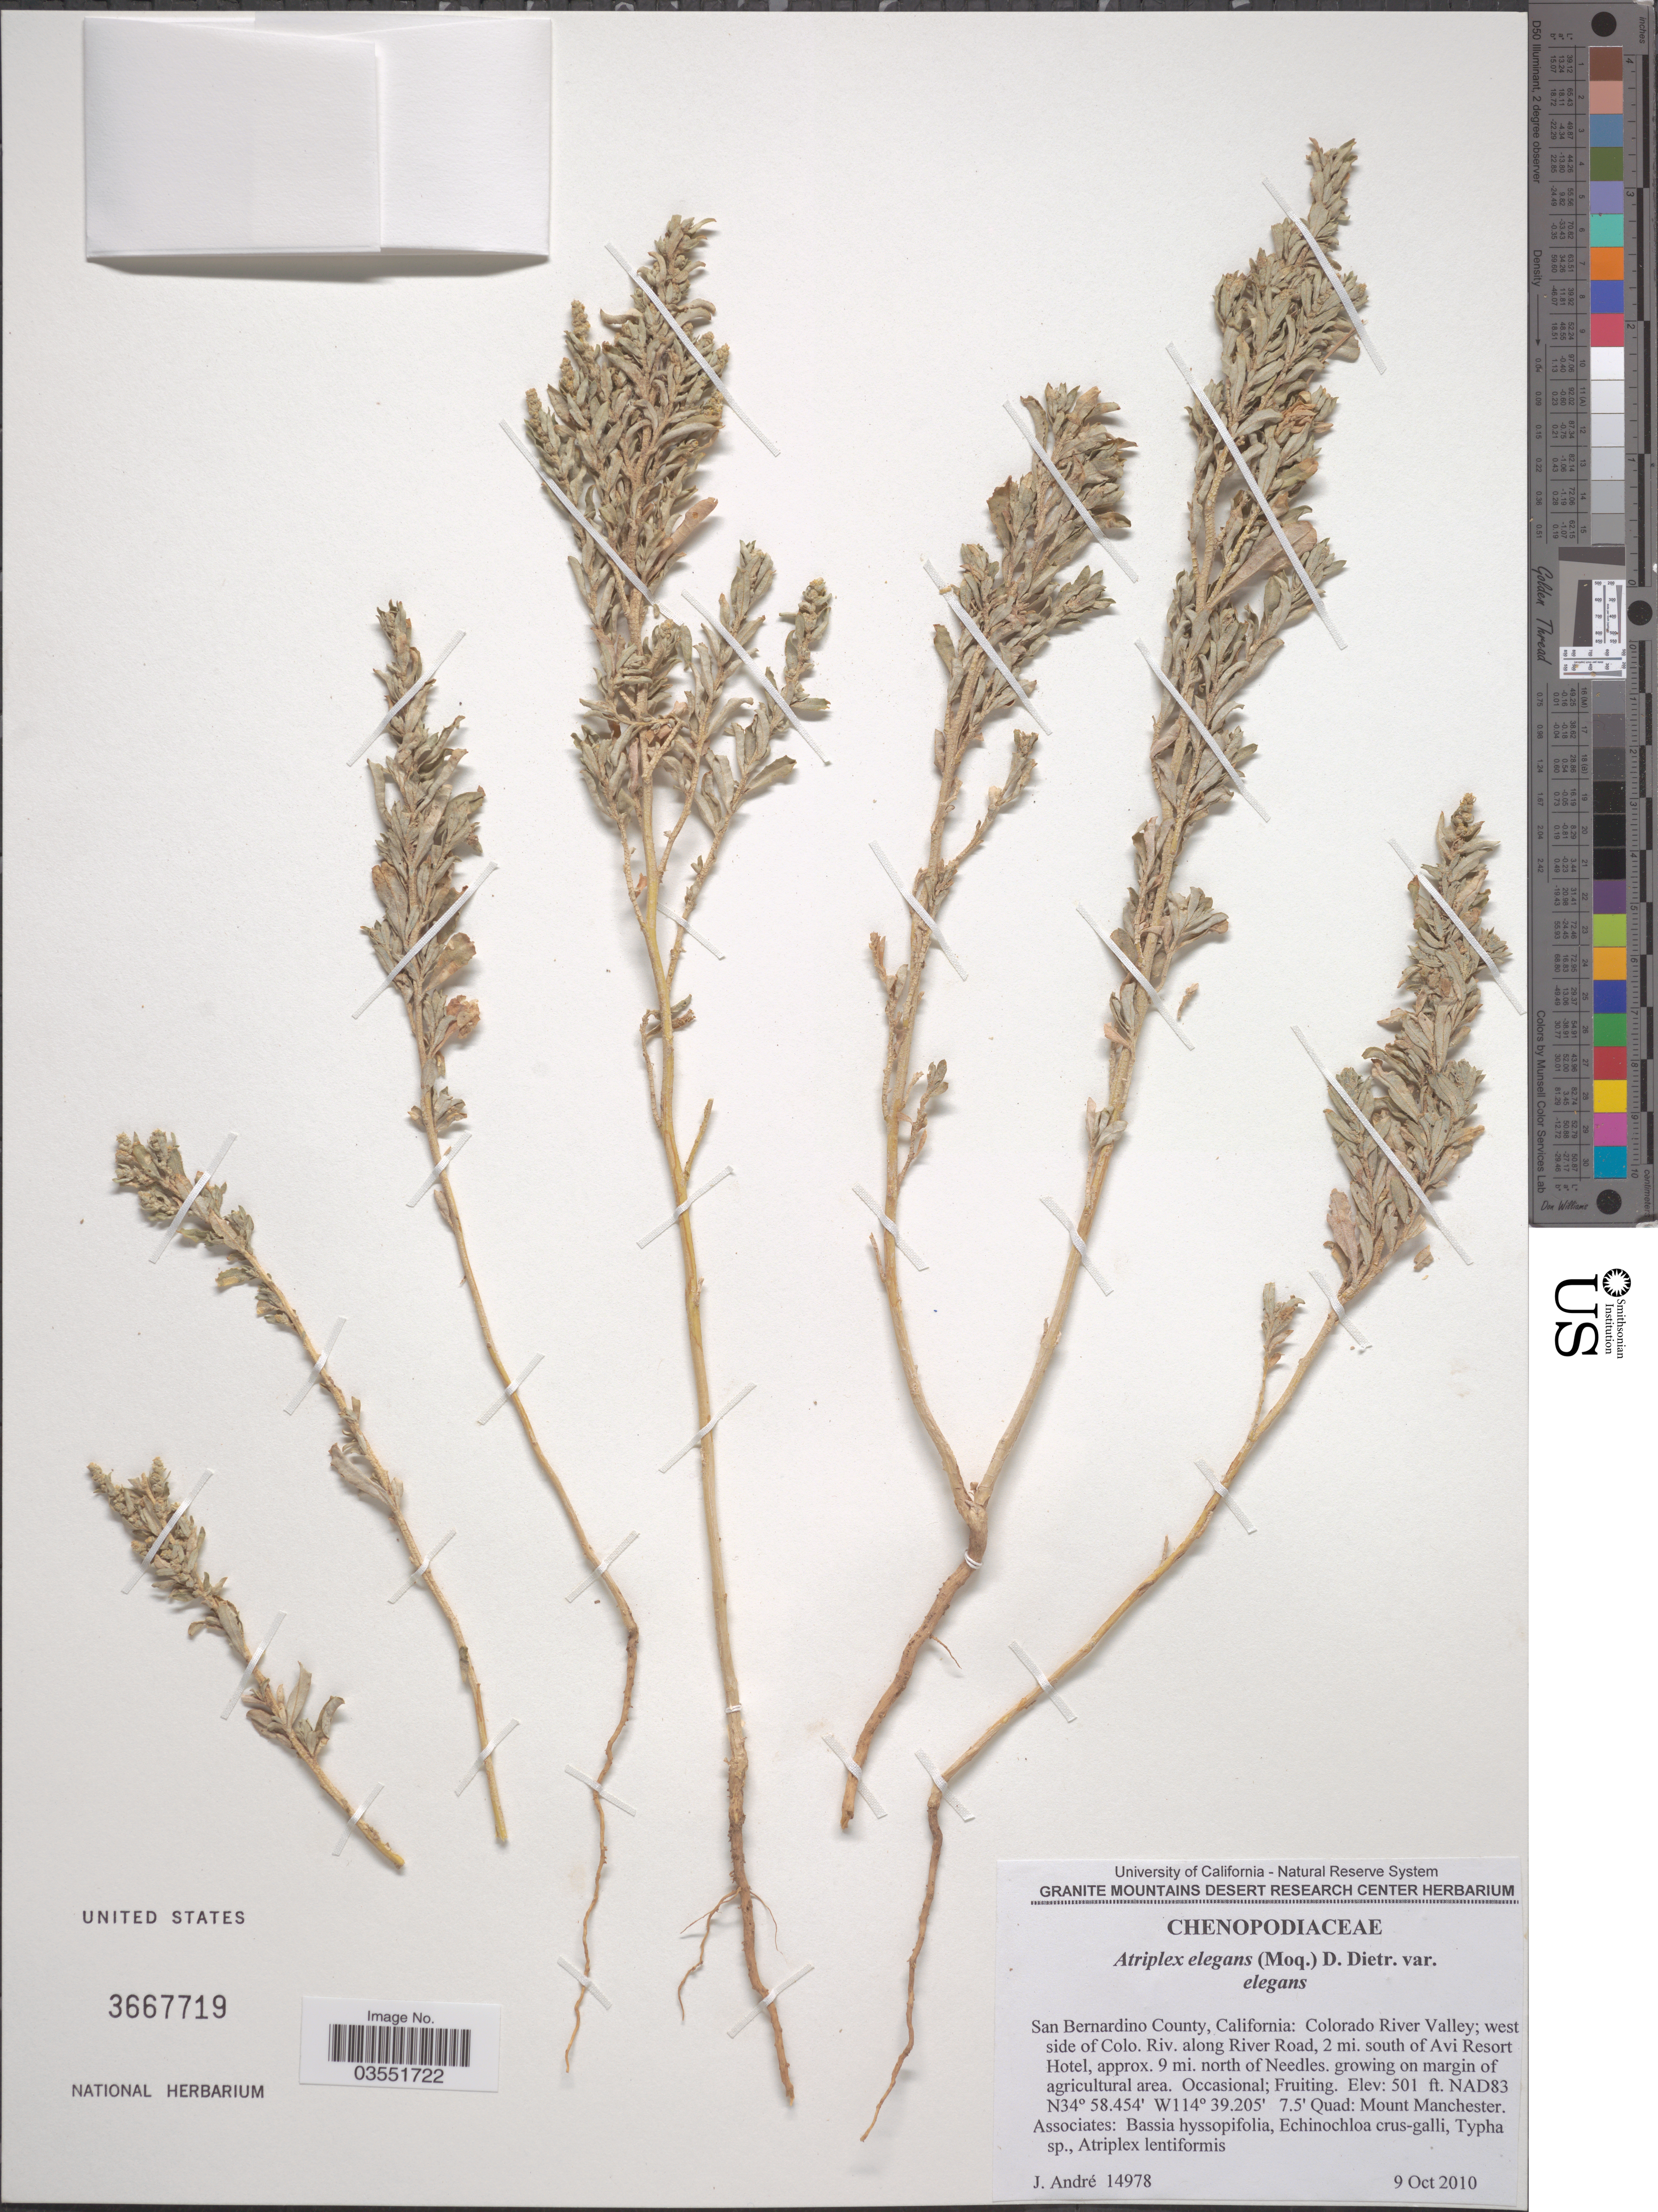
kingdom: Plantae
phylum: Tracheophyta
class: Magnoliopsida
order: Caryophyllales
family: Amaranthaceae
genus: Atriplex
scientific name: Atriplex elegans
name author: (Moq.) D. Dietr.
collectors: J. André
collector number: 14978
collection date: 2010-10-09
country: United States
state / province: California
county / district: San Bernardino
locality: San Bernardino County: Colorado River Valley: West side of Colo. Riv. along River Road, 2 mi. south of Avi Resort Hotel, approx. 9 mi. north of Needles.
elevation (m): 153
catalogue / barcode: US 3667719